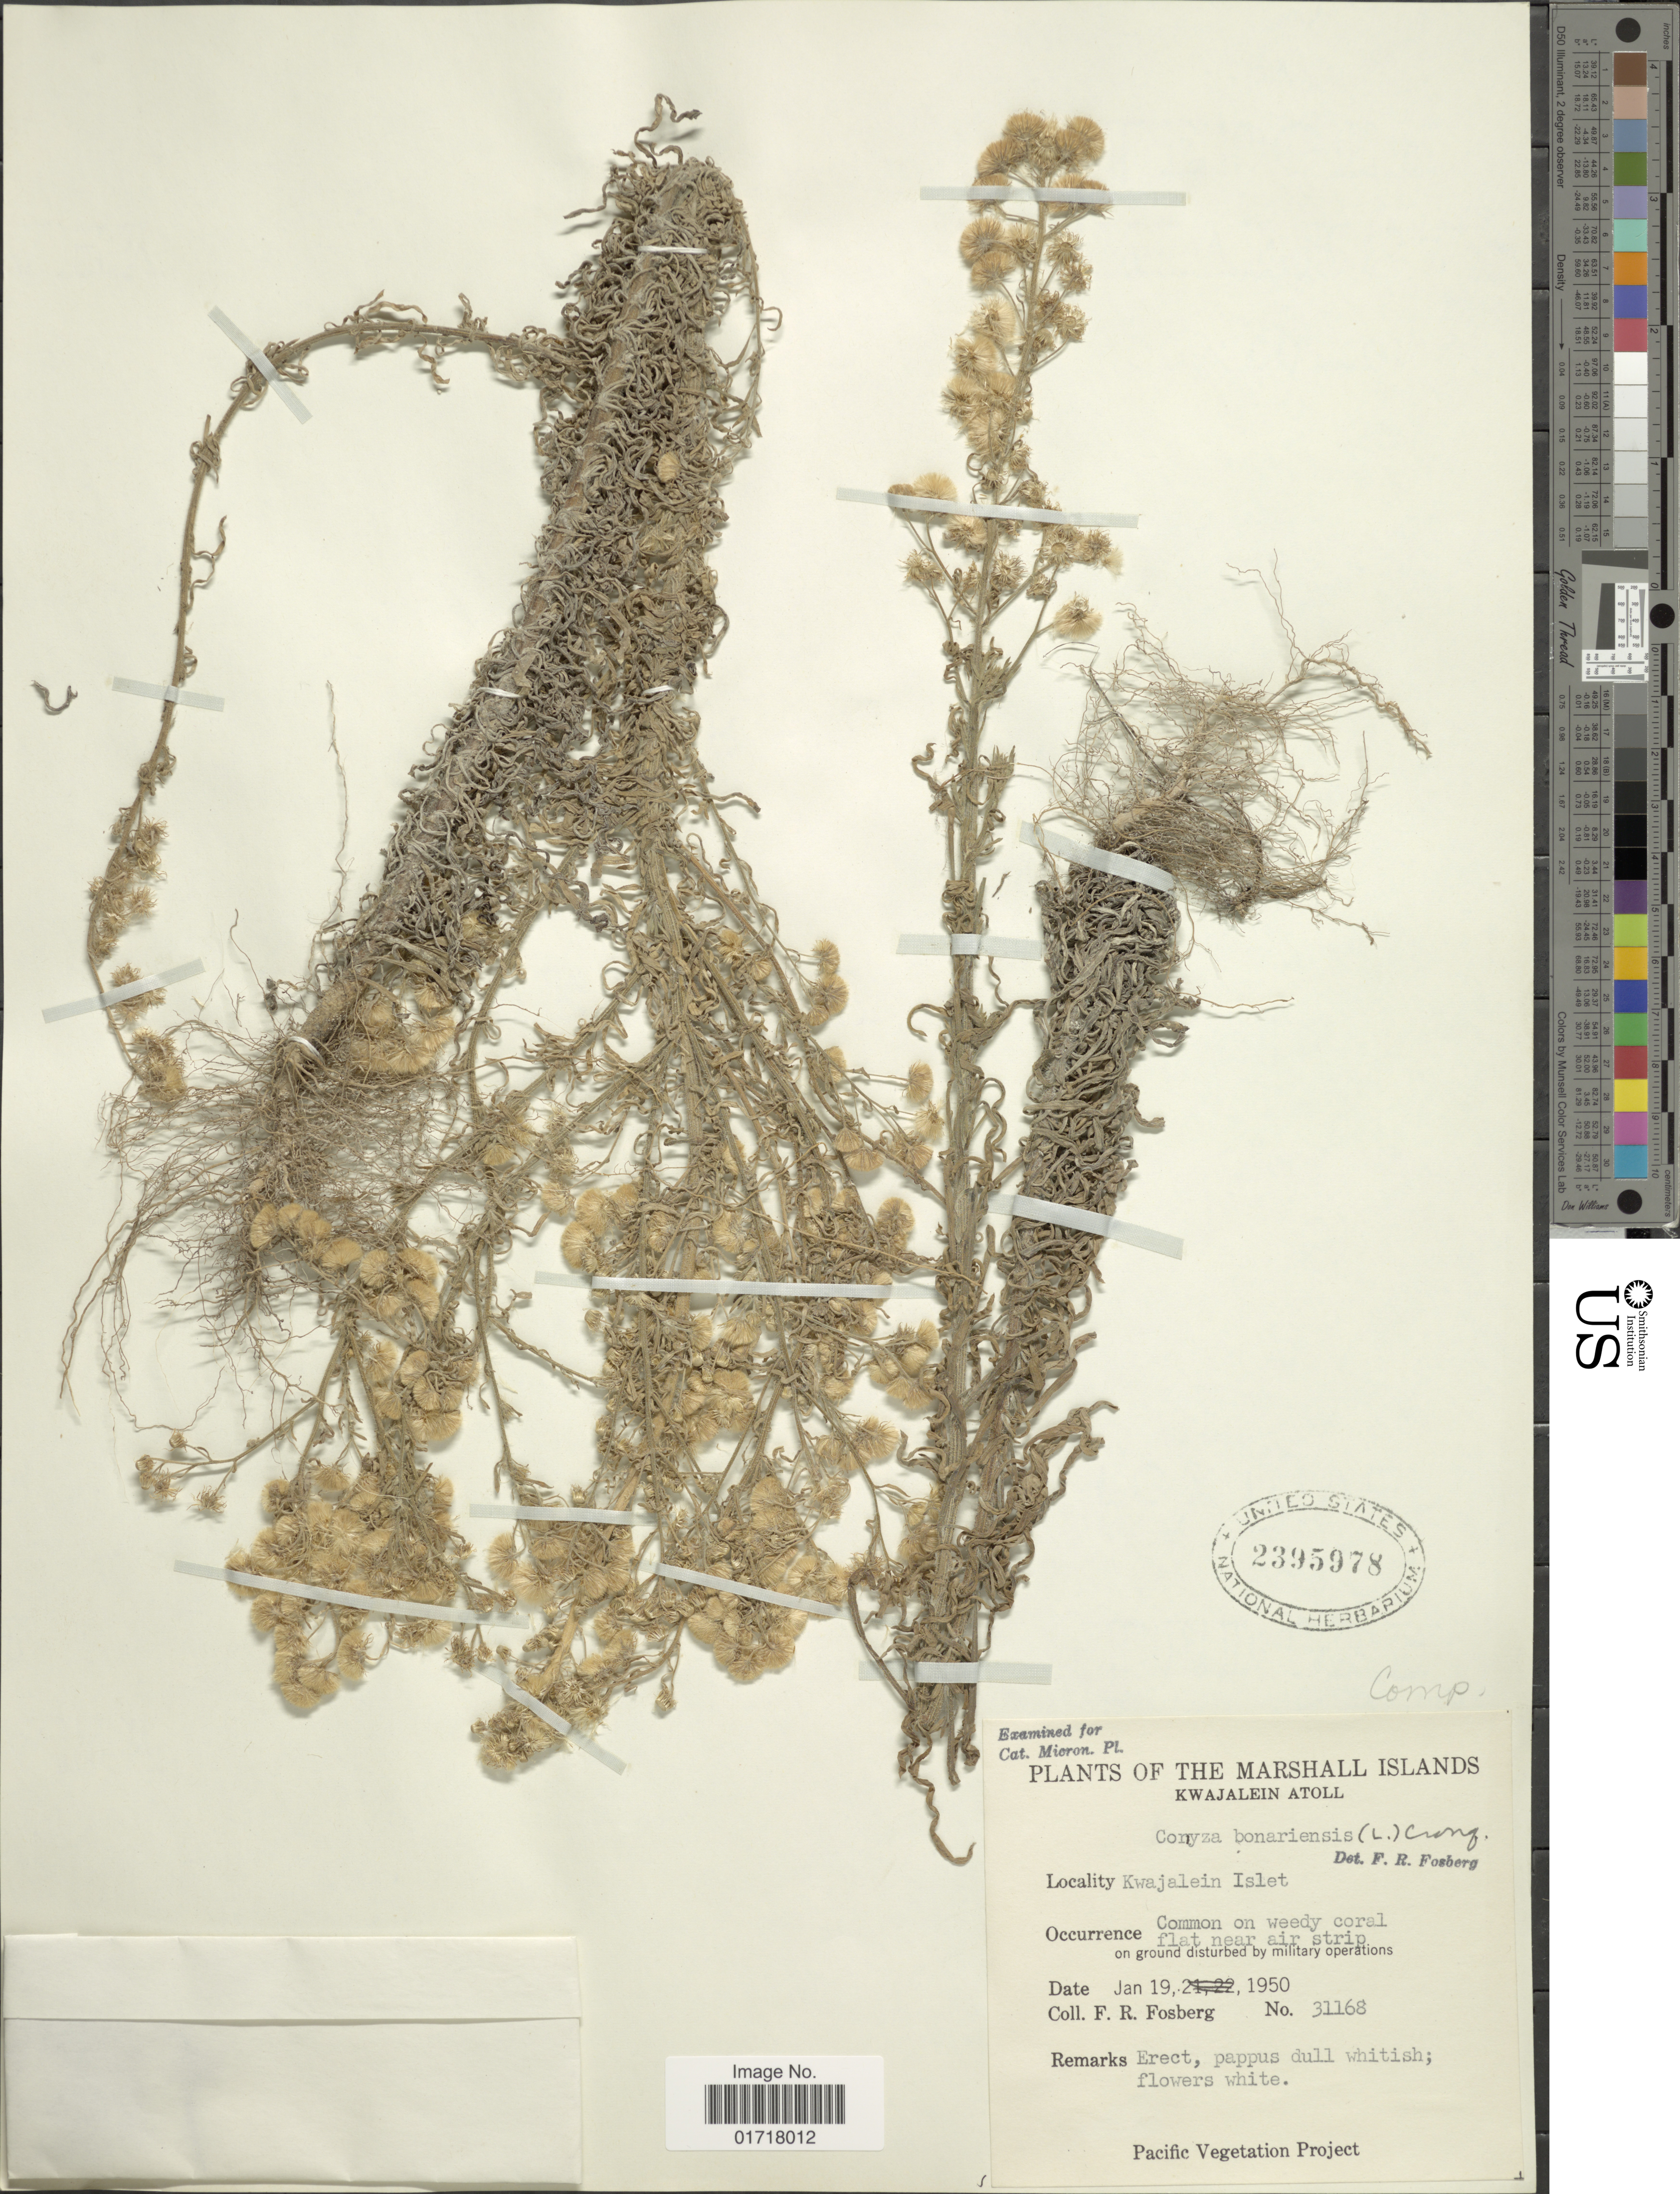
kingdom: Plantae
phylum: Tracheophyta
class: Magnoliopsida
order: Asterales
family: Asteraceae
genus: Erigeron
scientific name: Erigeron bonariensis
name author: L.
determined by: Wagner, W. L., (BOT), Smithsonian Institution - National Museum of Natural History (UNITED STATES)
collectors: F. R. Fosberg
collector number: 31168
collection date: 1950-01-19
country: Marshall Islands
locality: The Marshall Islands, Kwajalein Atoll, Kwajalein Islet, Flat near air strip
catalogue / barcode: US 2395978